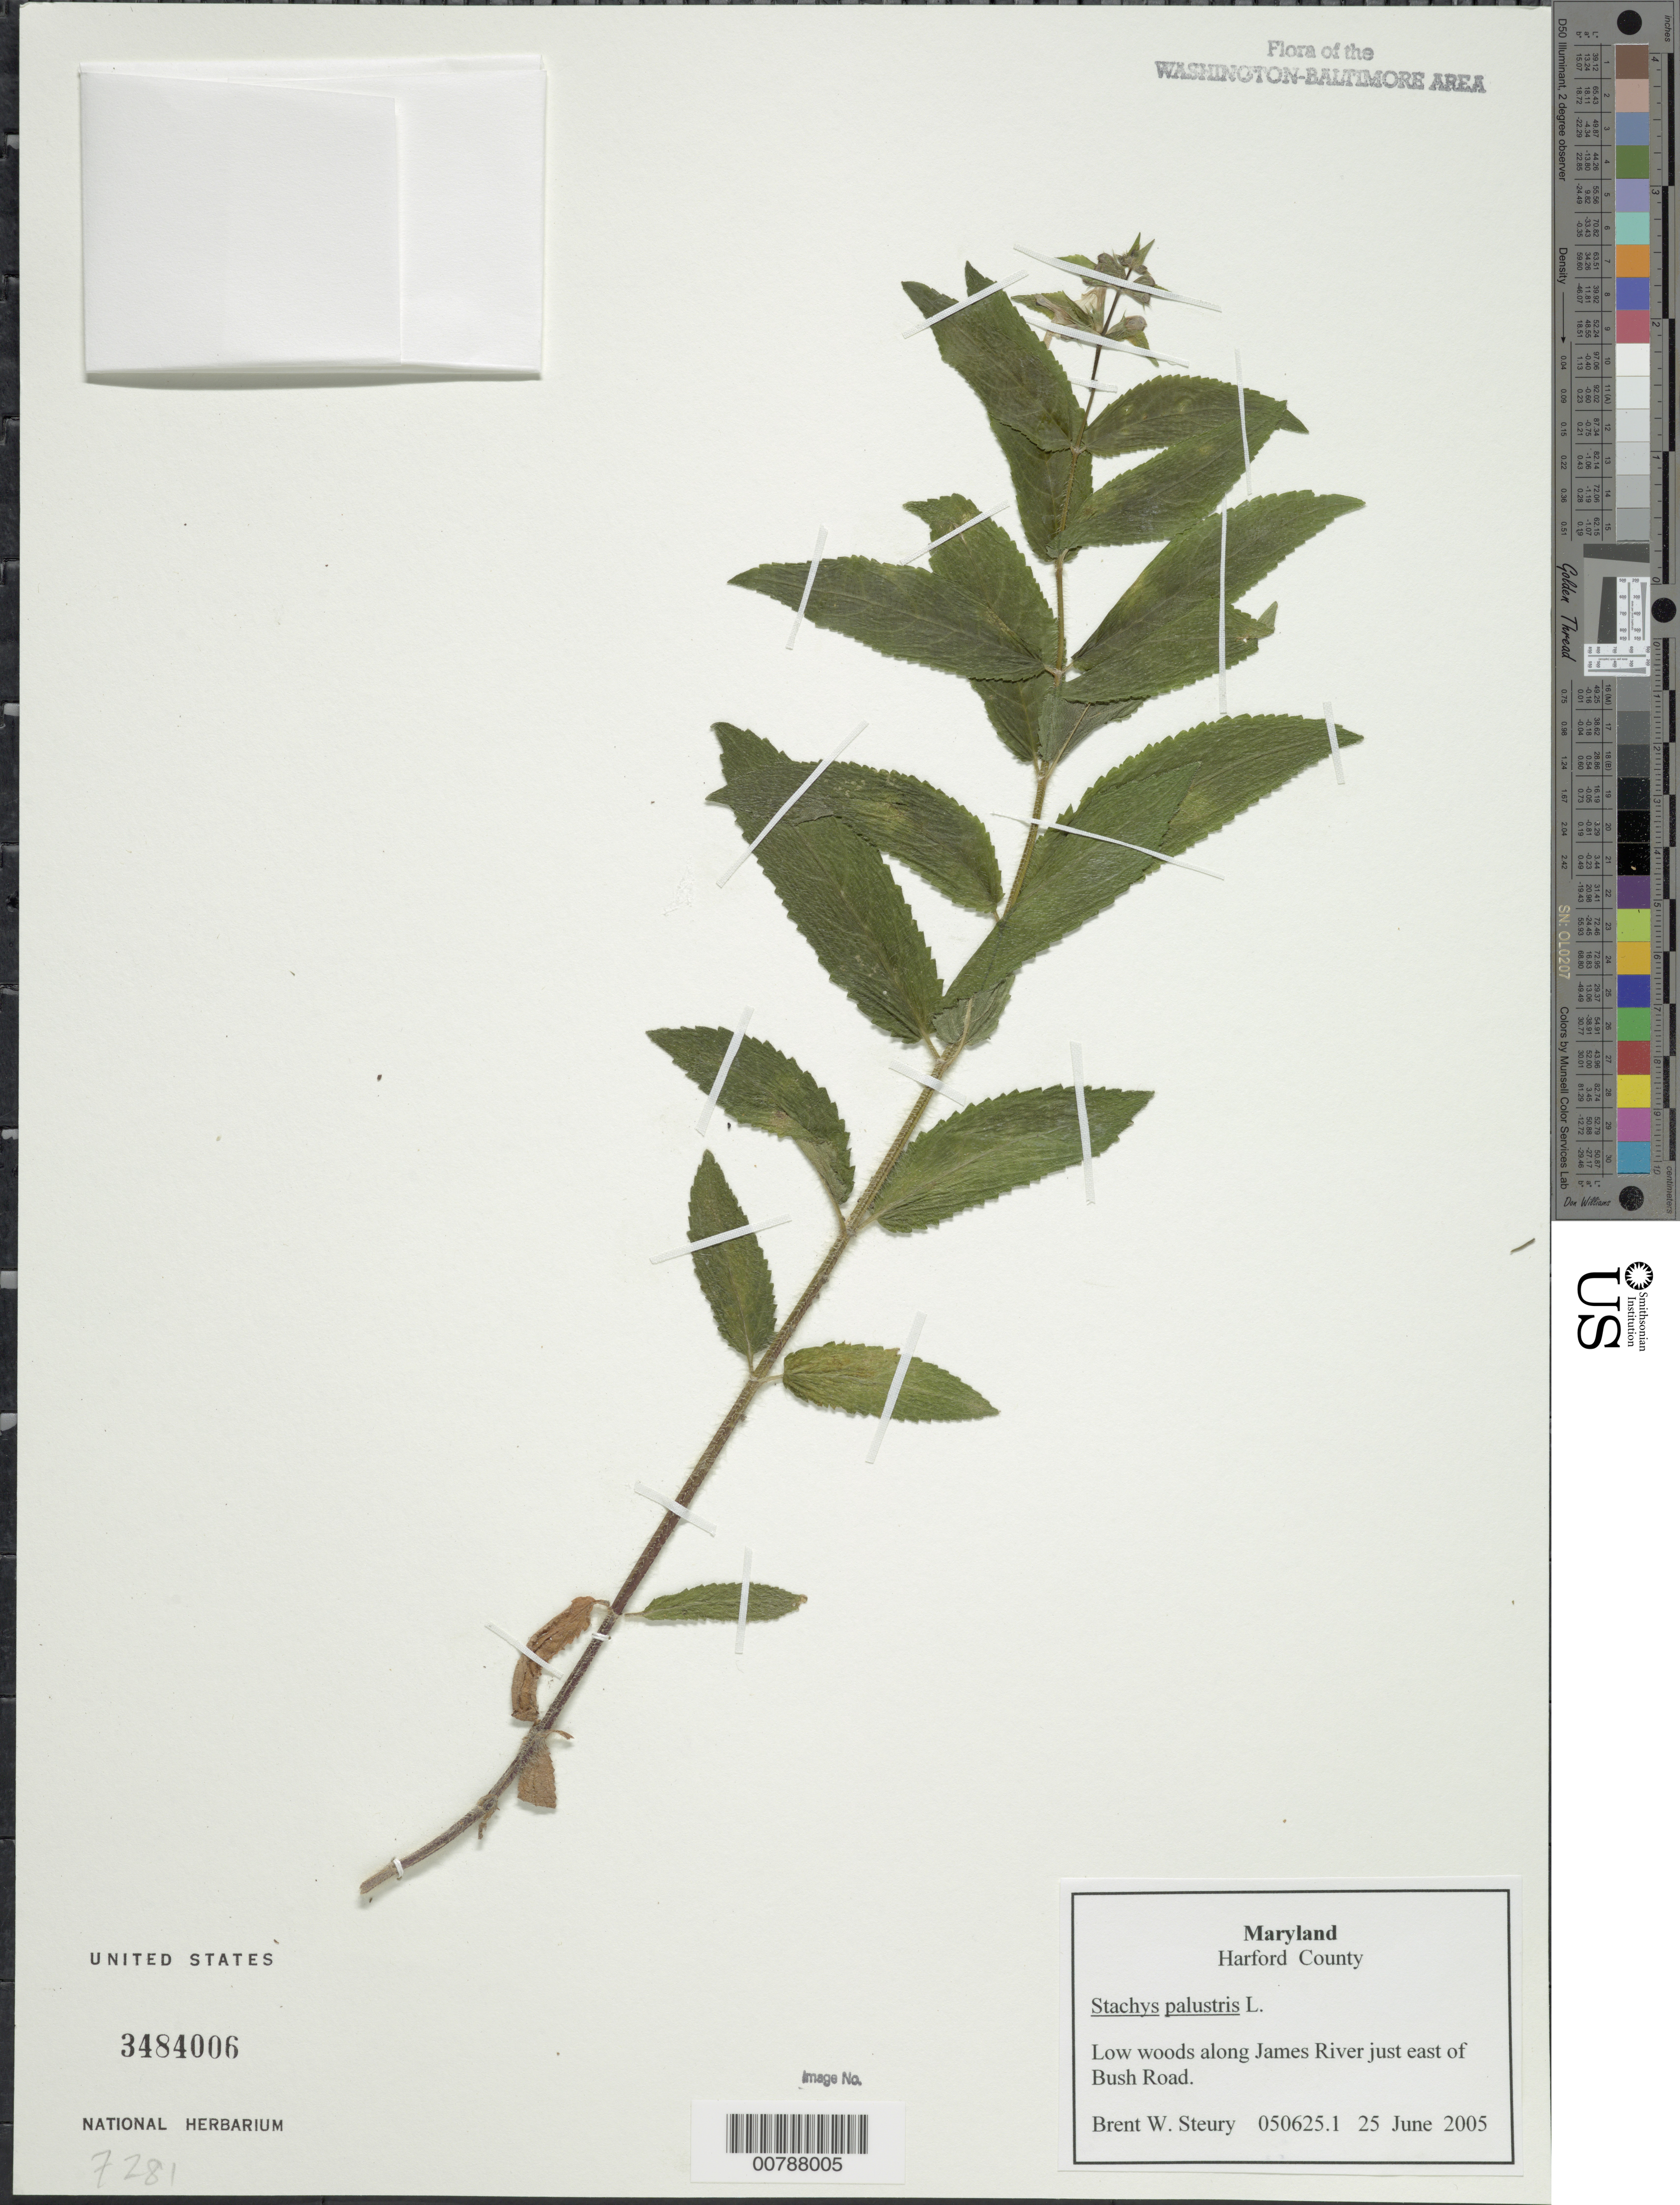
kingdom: Plantae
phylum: Tracheophyta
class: Magnoliopsida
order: Lamiales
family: Lamiaceae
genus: Stachys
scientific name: Stachys palustris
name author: L.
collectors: B. Steury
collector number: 050625.1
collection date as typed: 25 June 2005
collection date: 2005-06-25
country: United States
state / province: Maryland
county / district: Harford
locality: Along James River just east of Bush Road.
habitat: Low woods.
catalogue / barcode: US 3484006